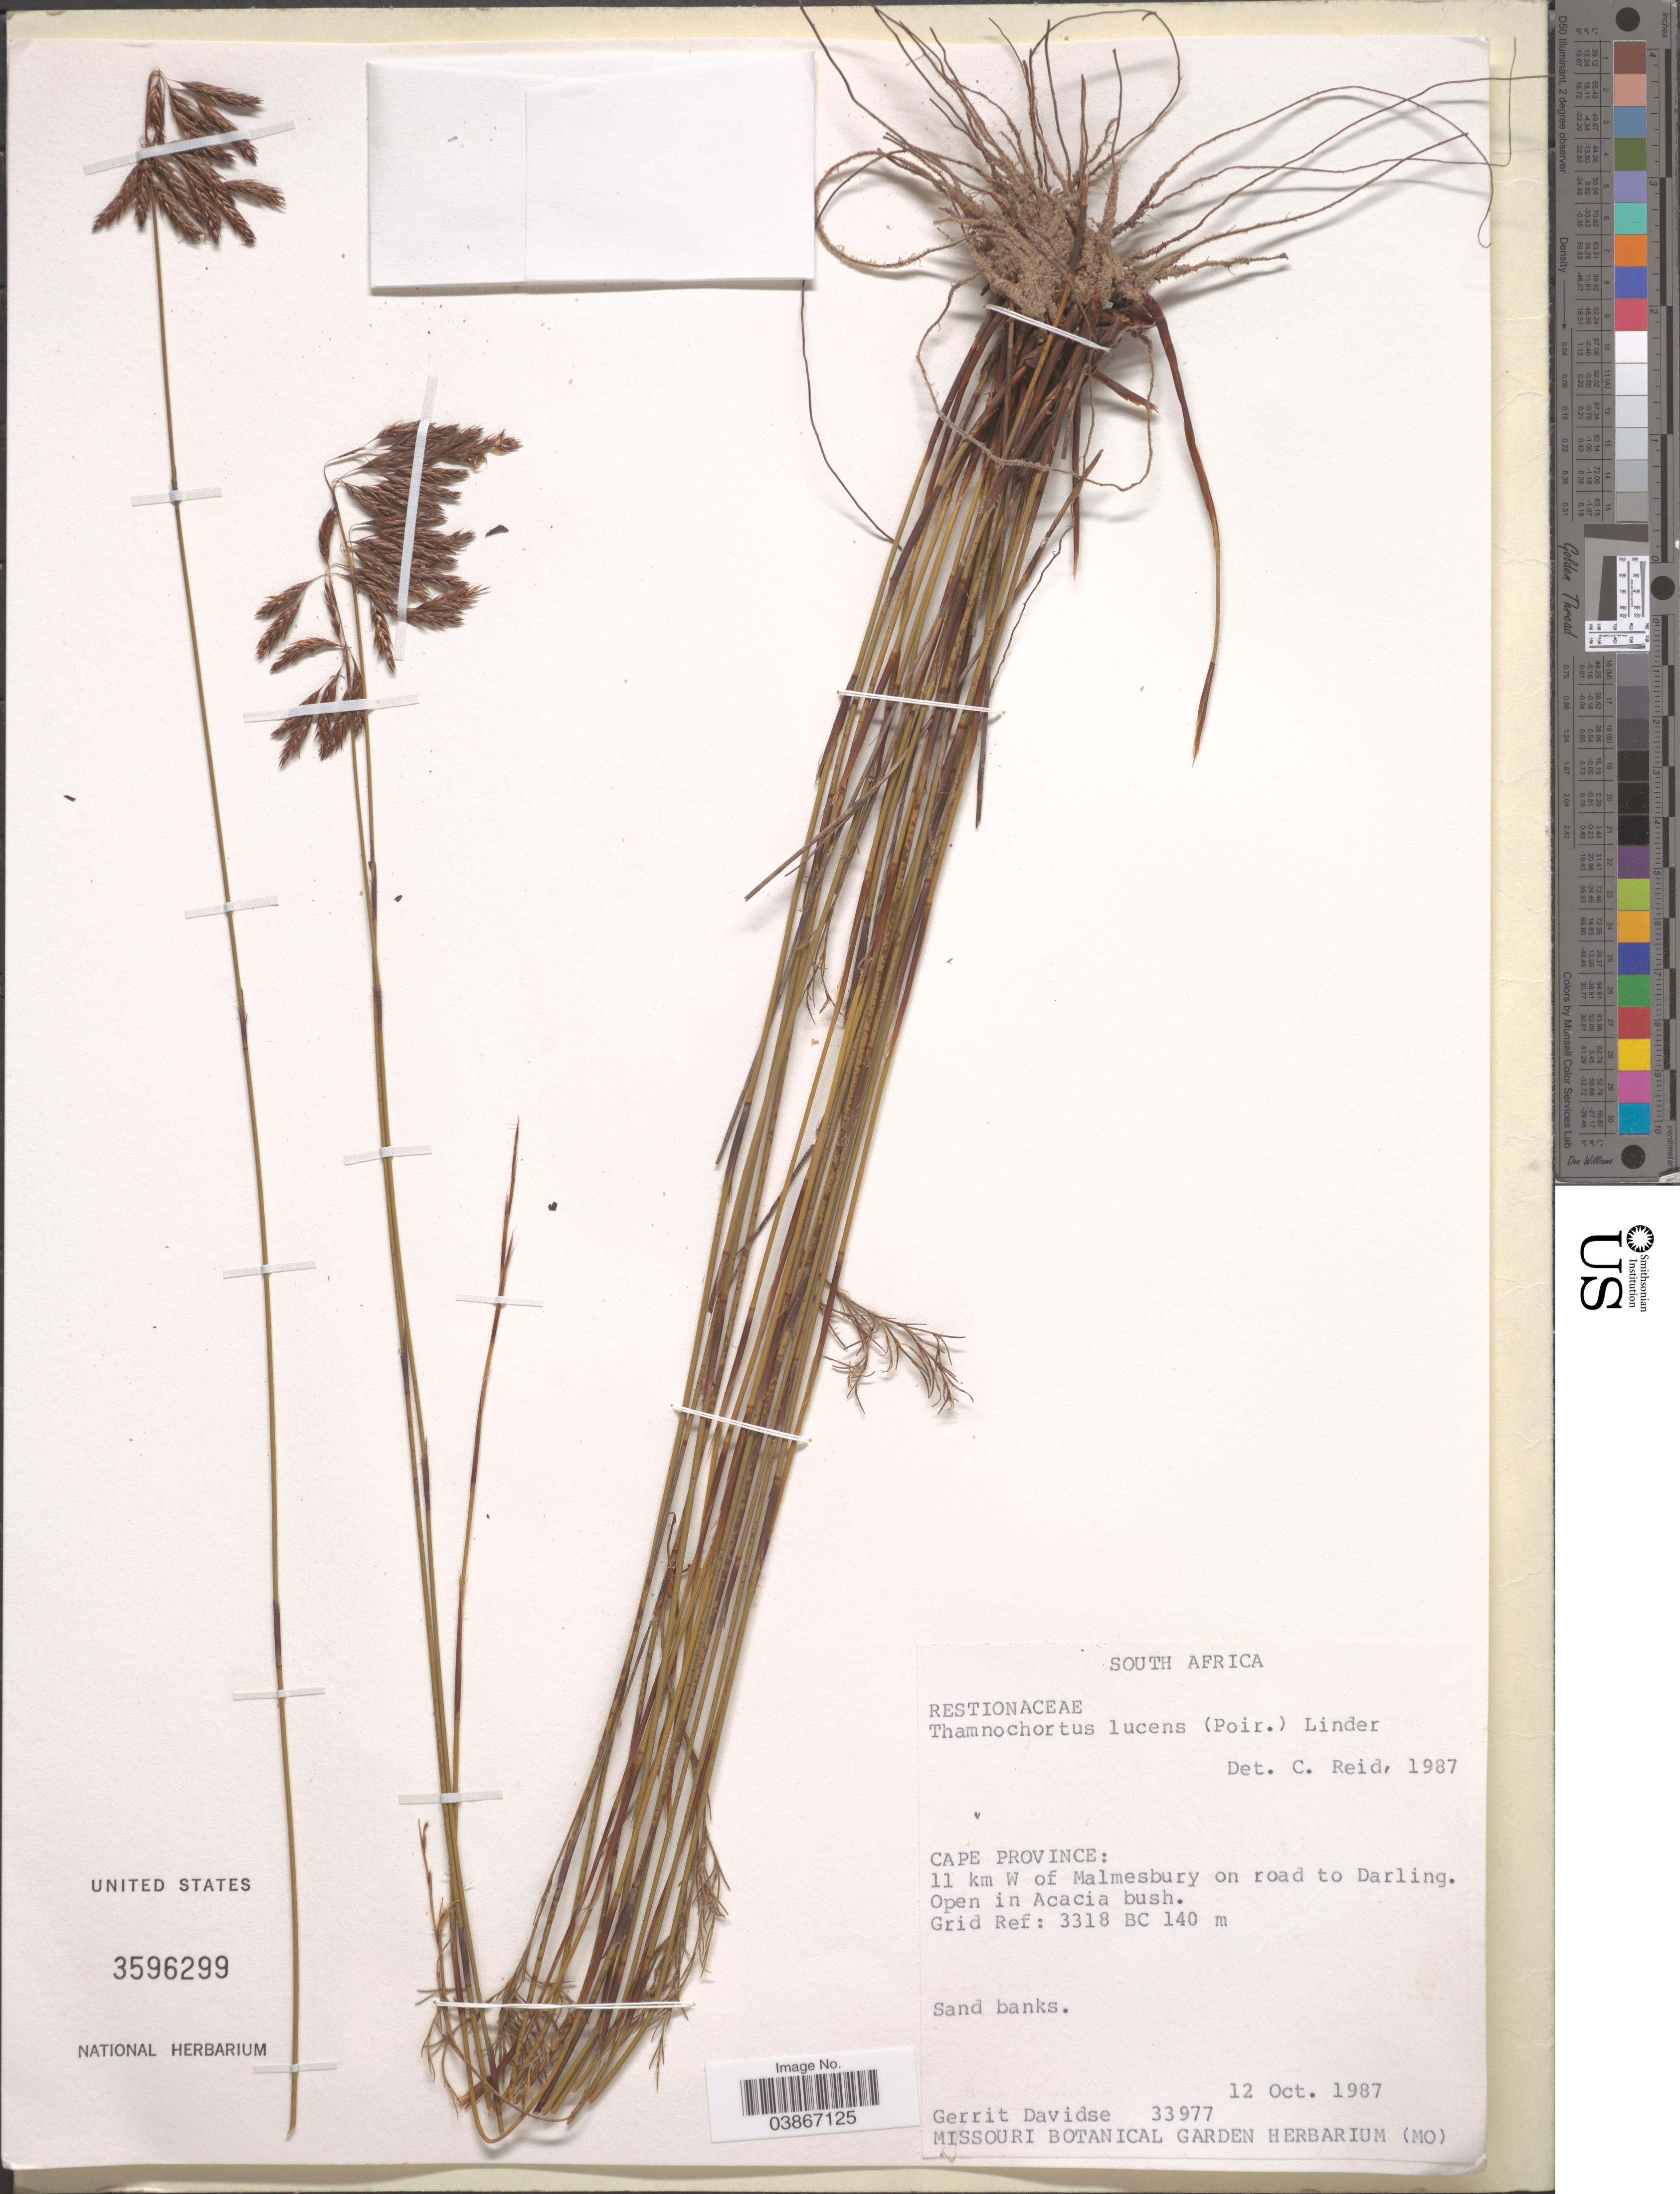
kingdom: Plantae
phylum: Tracheophyta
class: Liliopsida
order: Poales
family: Restionaceae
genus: Thamnochortus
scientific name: Thamnochortus lucens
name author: (Poir.) H.P. Linder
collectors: G. Davidse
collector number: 33977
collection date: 1987-10-12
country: South Africa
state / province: Western Cape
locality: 11 km W of Malmesbury on road to Darling. Grid Ref: 3318 BC 140 m.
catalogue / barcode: US 3596299